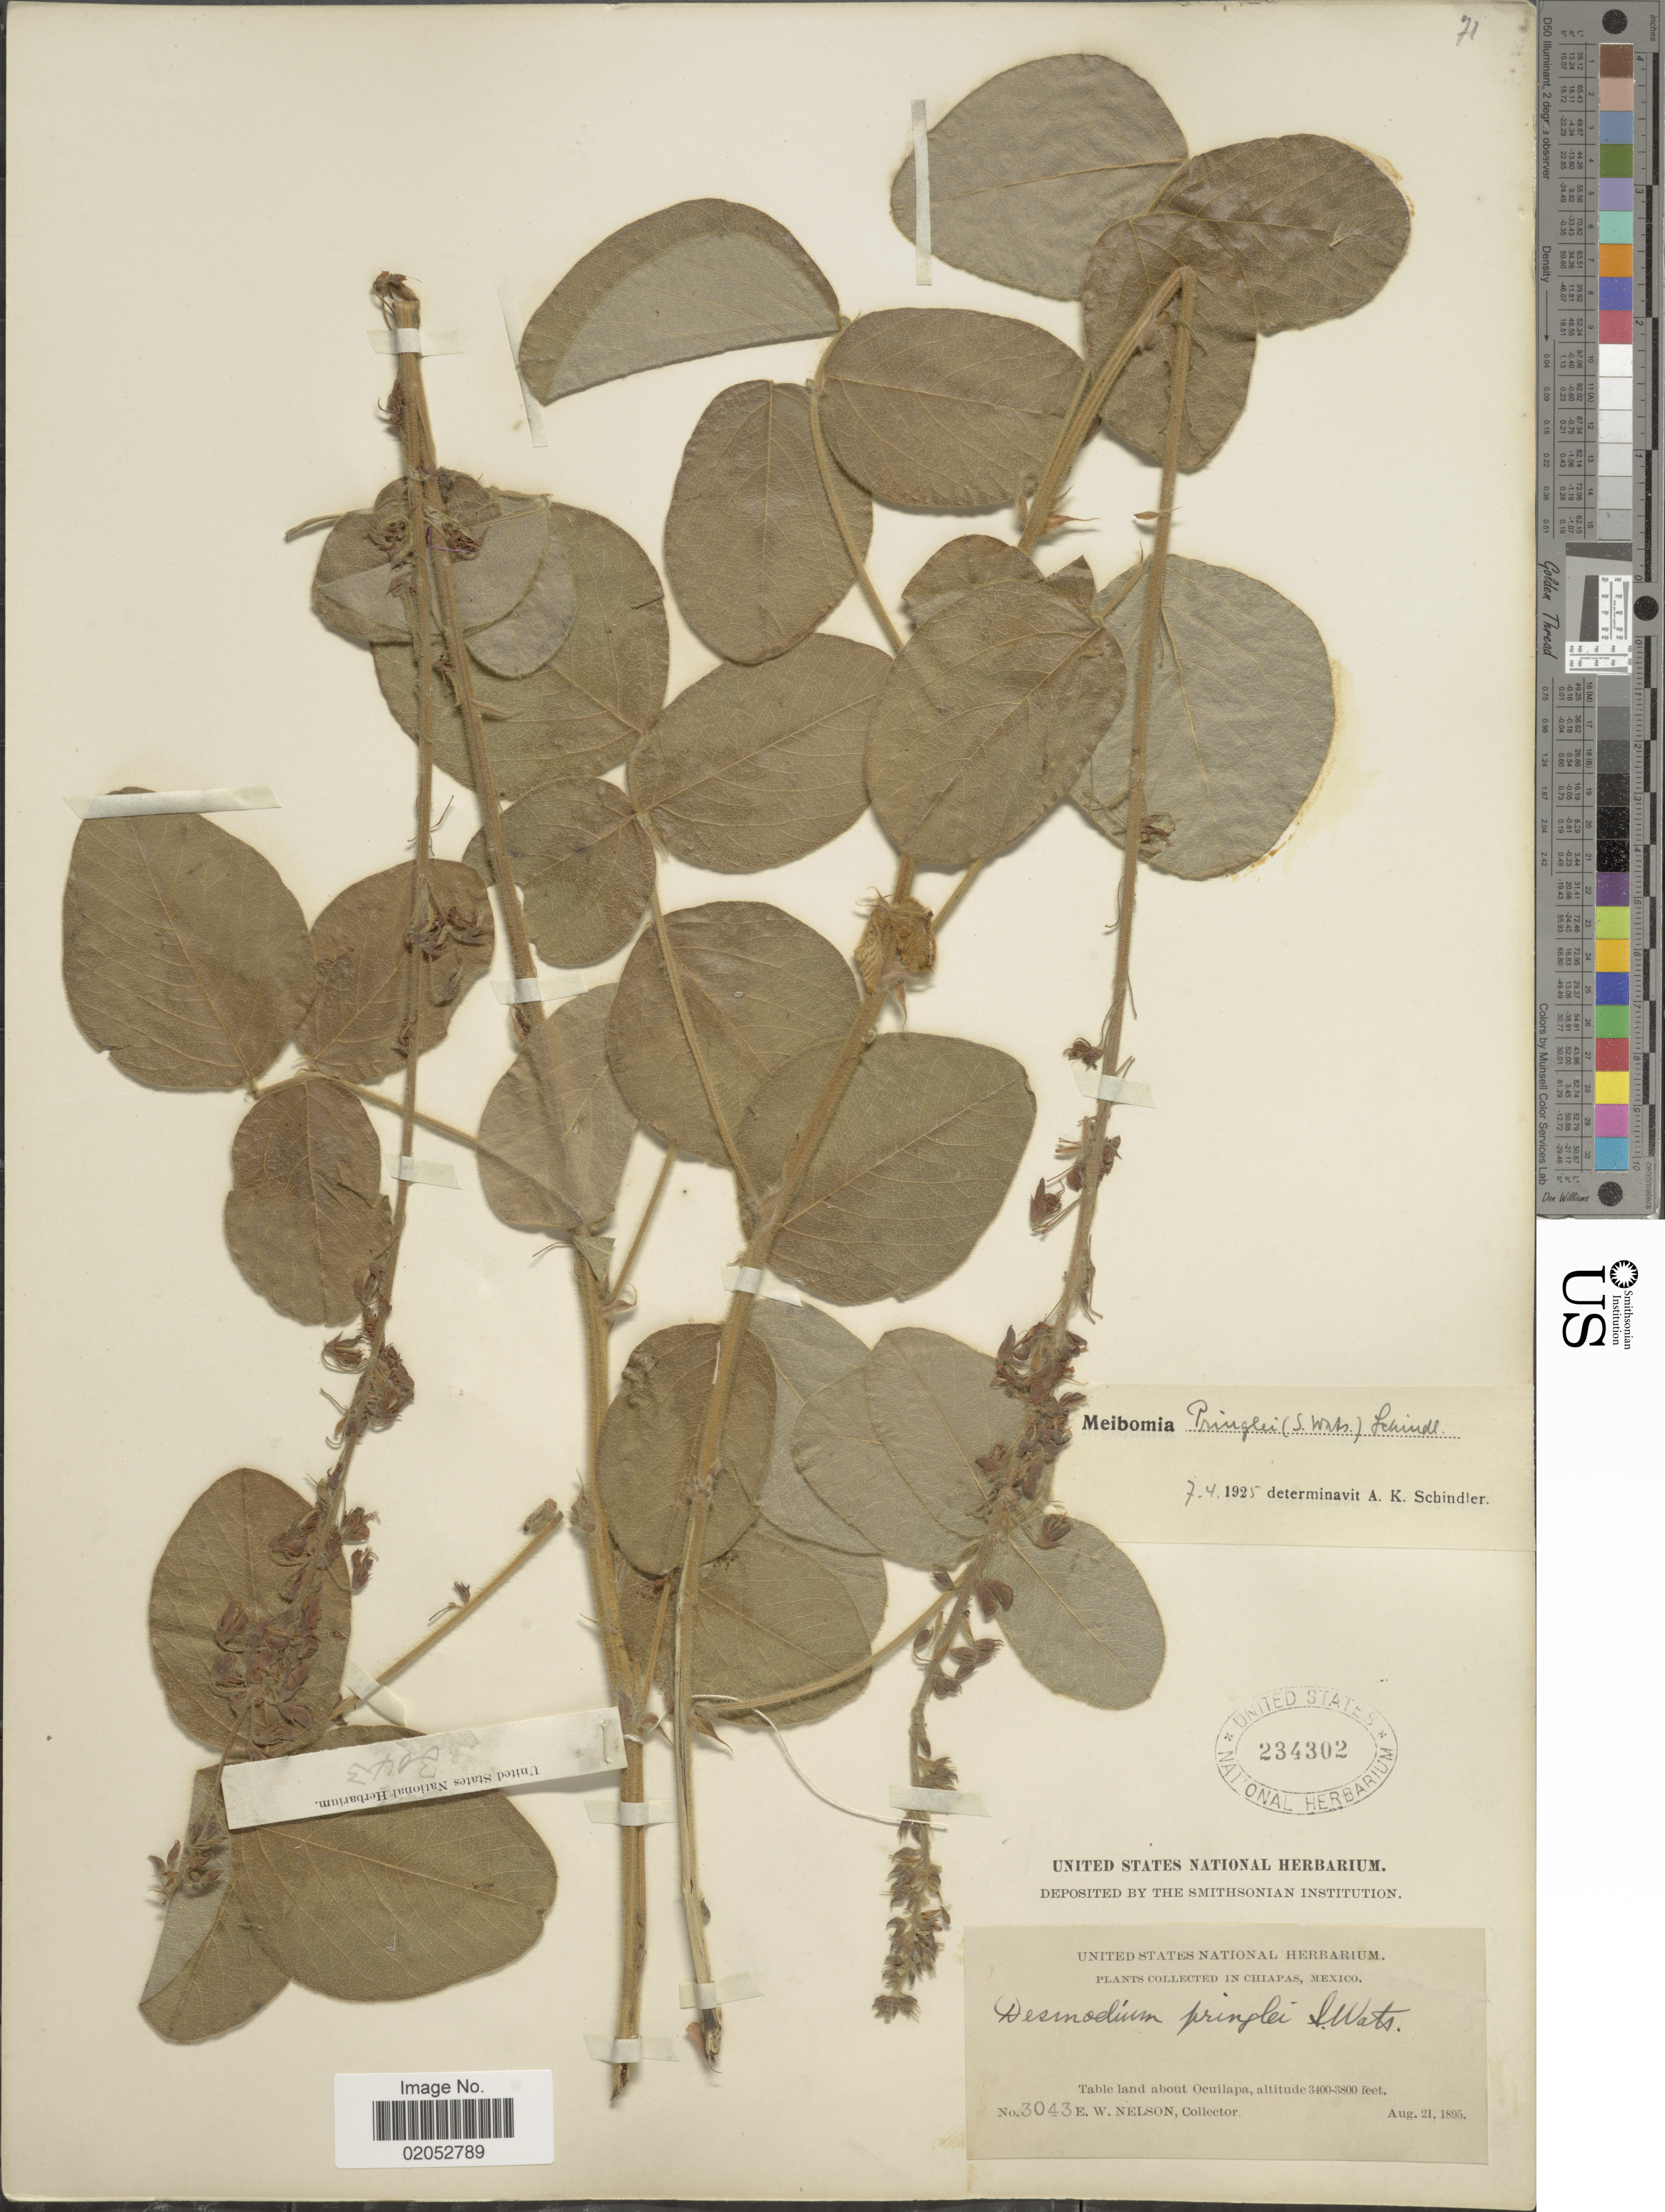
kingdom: Plantae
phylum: Tracheophyta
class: Magnoliopsida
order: Fabales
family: Fabaceae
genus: Desmodium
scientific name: Desmodium pringlei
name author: S. Watson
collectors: E. W. Nelson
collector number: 3043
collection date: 1895-08-21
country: Mexico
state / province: Chiapas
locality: Table land about Ocuilapa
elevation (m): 1036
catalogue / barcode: US 234302